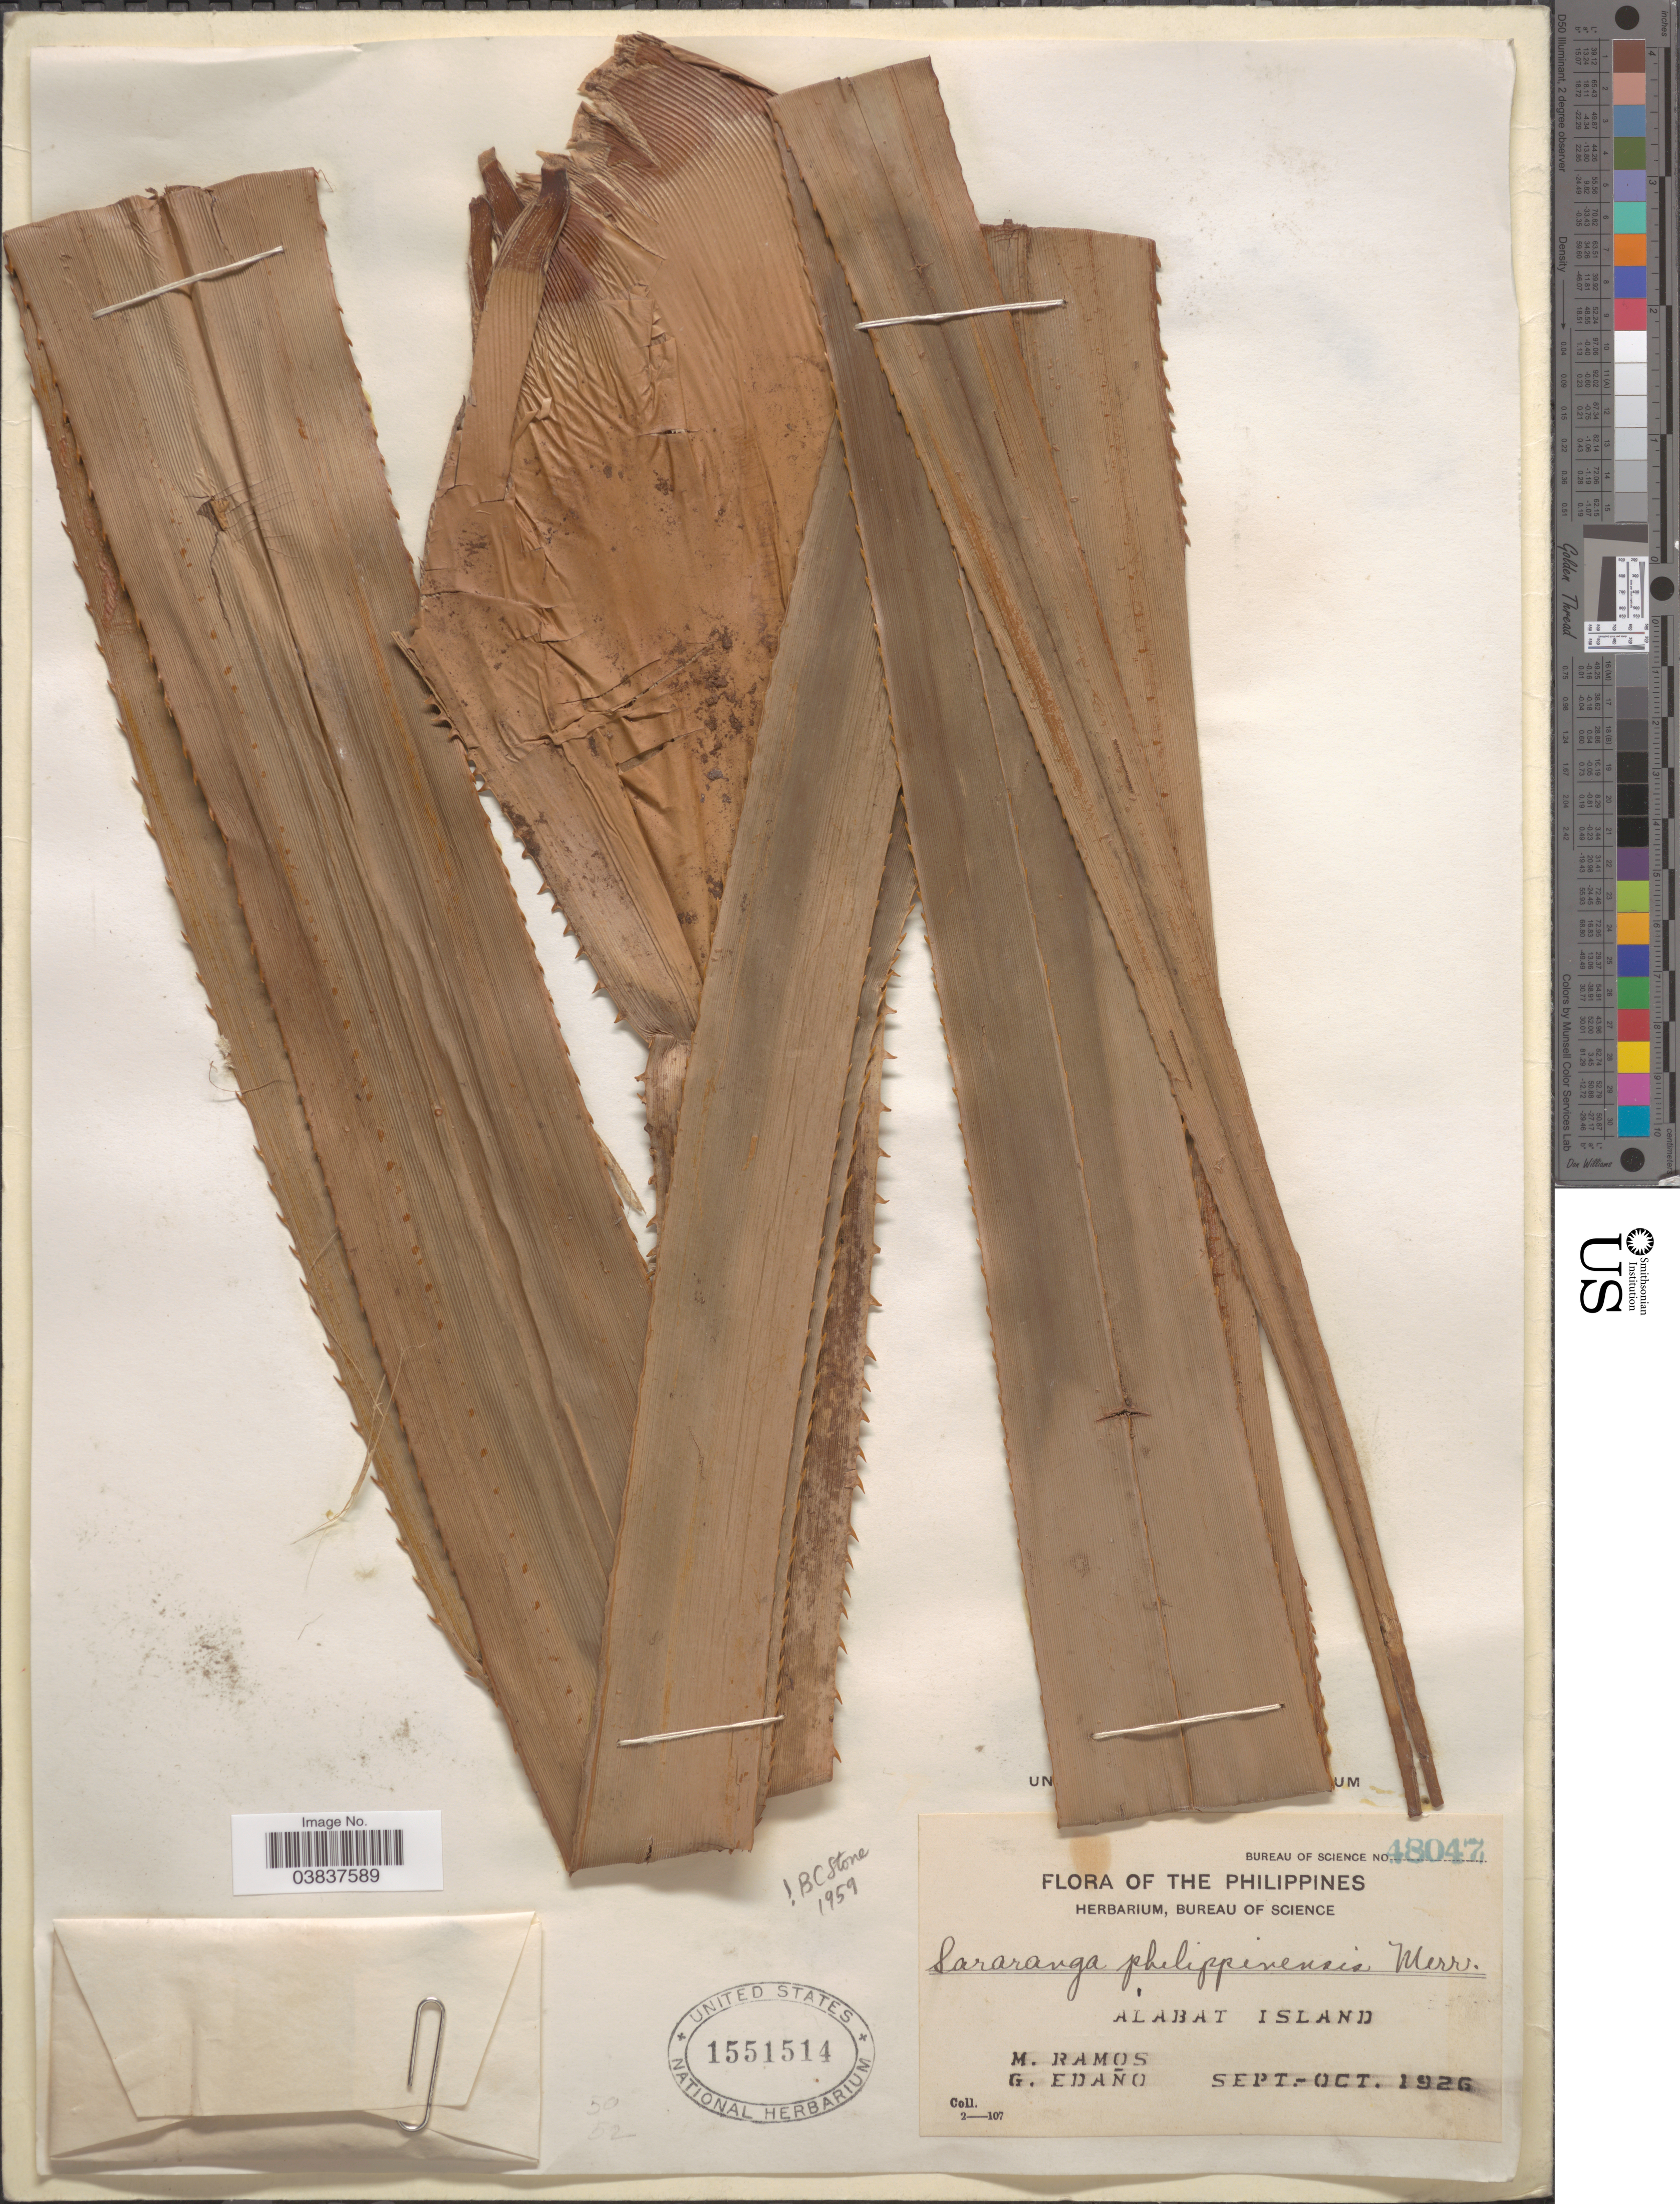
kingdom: Plantae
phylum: Tracheophyta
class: Liliopsida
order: Pandanales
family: Pandanaceae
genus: Sararanga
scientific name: Sararanga philippinensis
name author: Merr.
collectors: M. Ramos & G. Edaño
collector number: Bureau of Science 48047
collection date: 1926-09/1926-10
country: Philippines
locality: Alabat Island.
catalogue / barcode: US 1551514